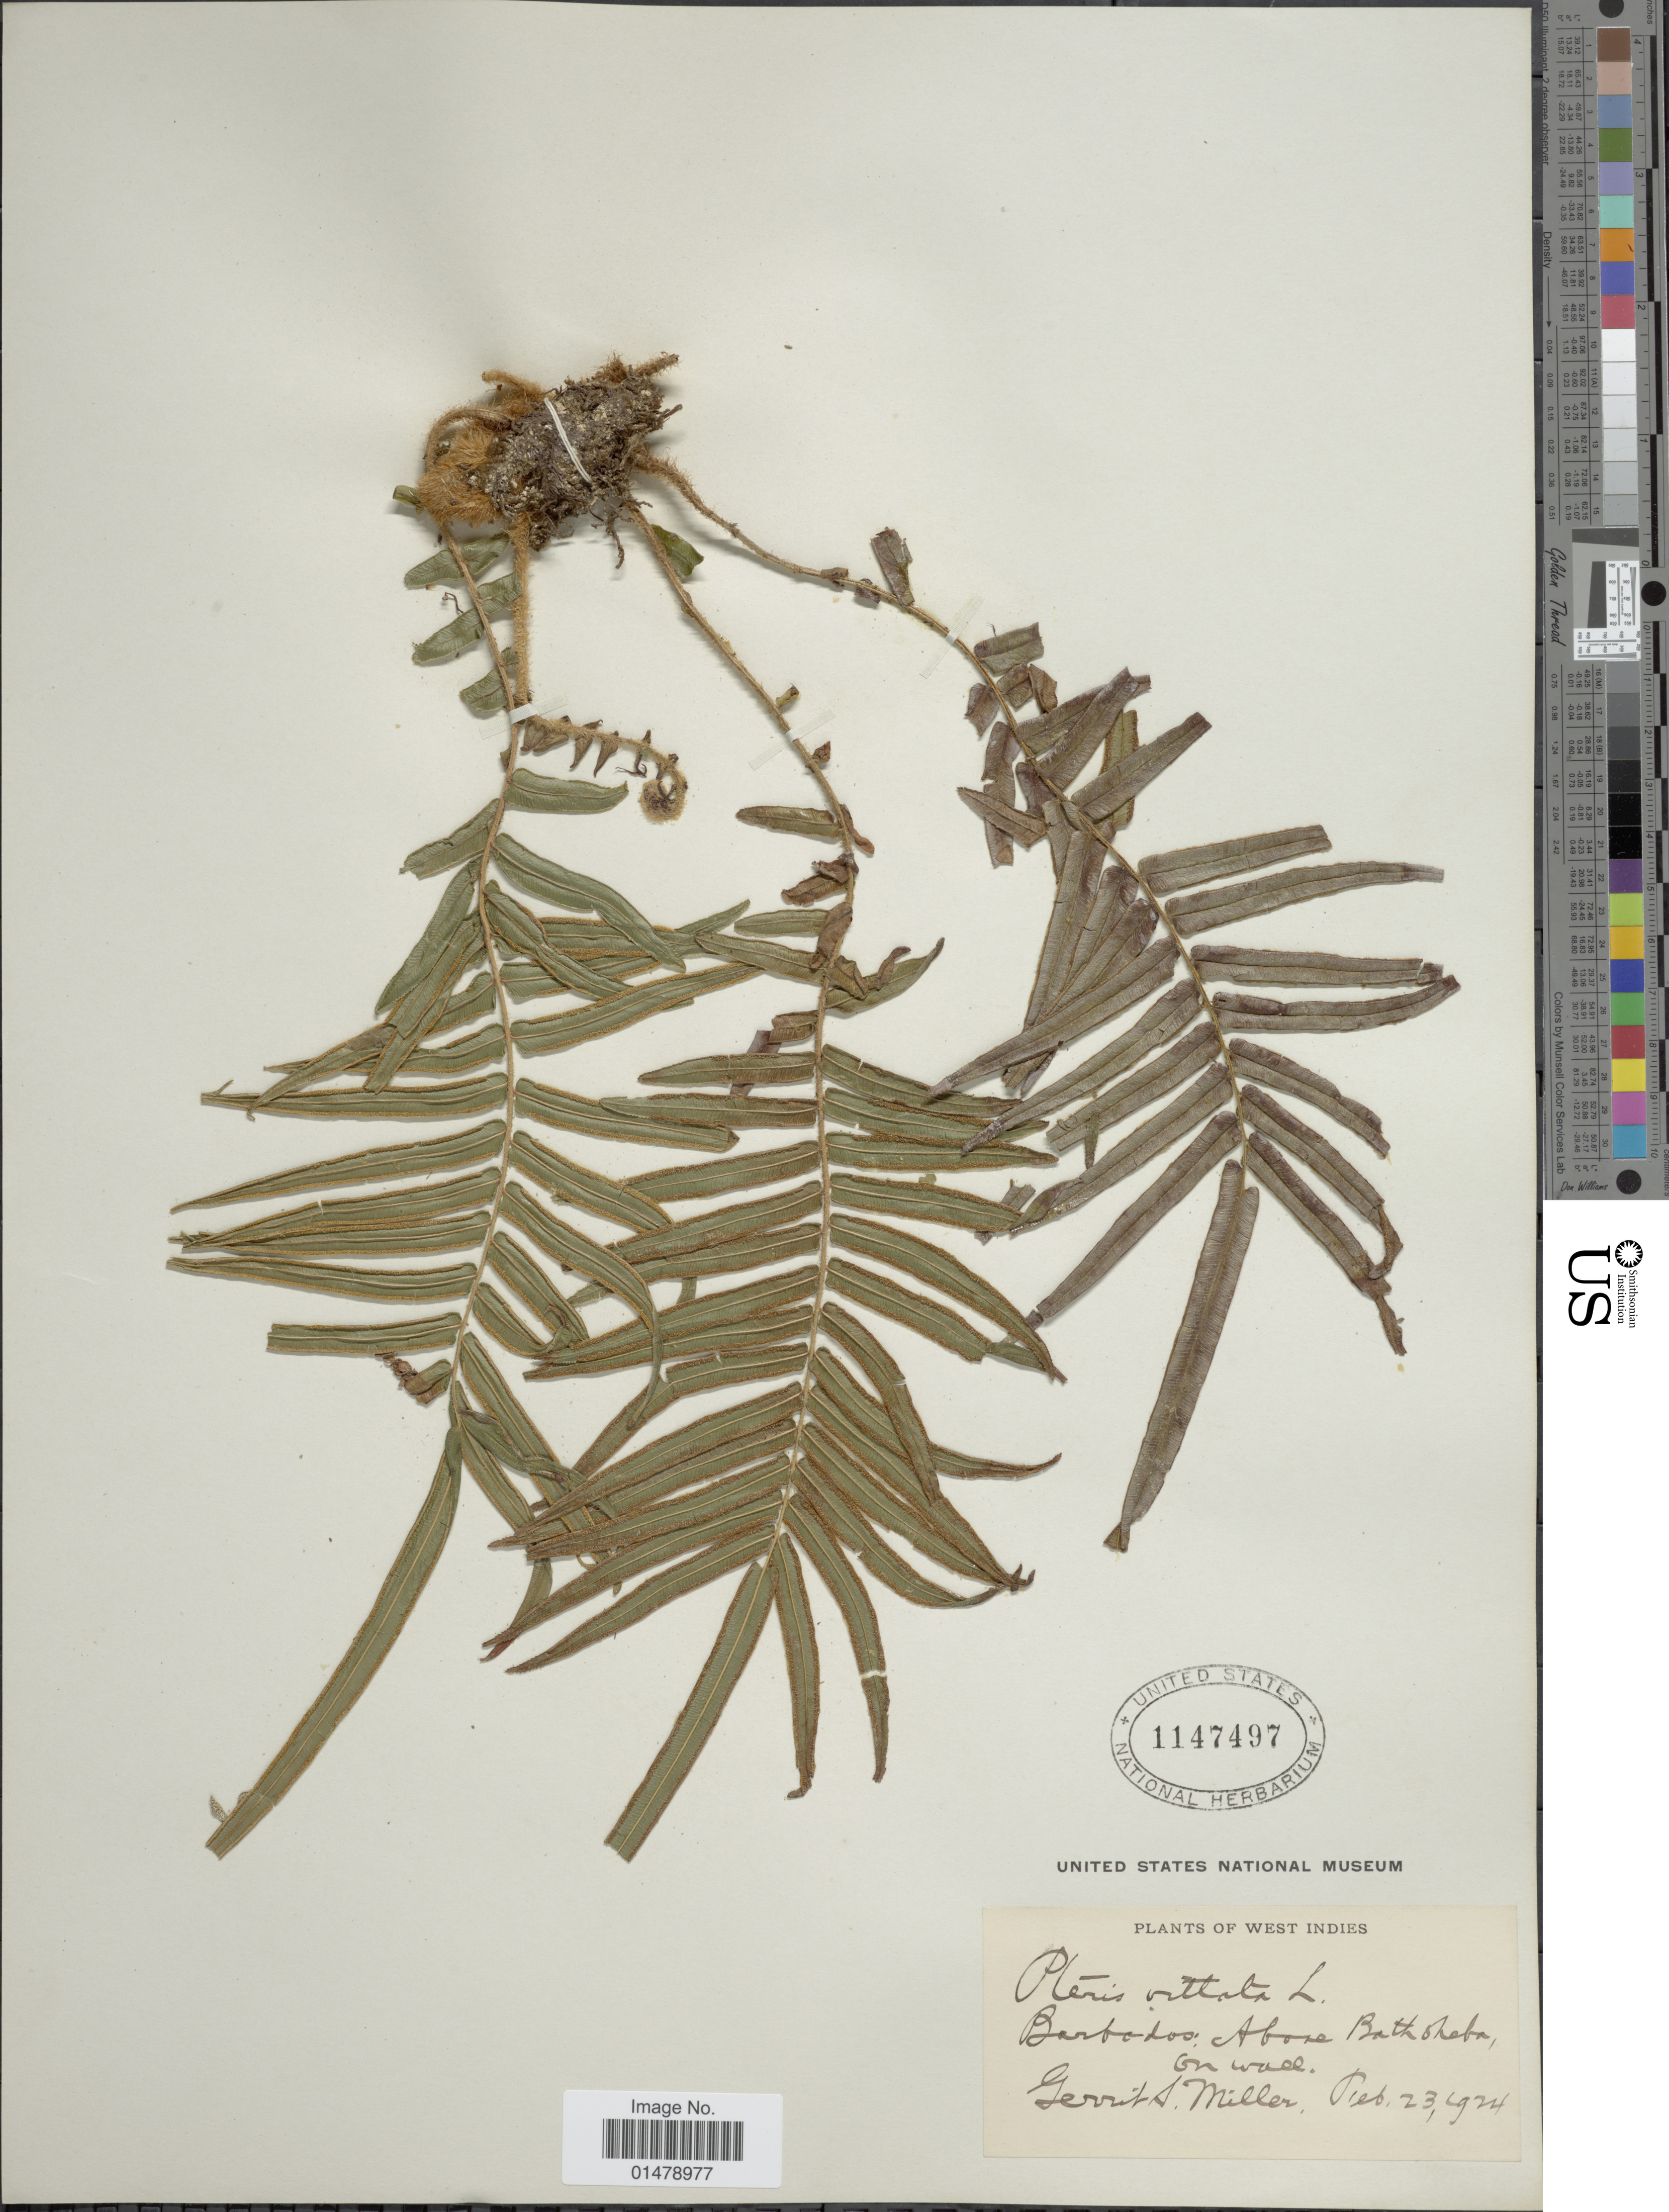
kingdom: Plantae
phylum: Tracheophyta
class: Polypodiopsida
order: Polypodiales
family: Pteridaceae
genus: Pteris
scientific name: Pteris vittata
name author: L.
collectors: G. S. Miller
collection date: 1924-02-23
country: Barbados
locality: West Indies. Above Bathsheba on wall.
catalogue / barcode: US 1147497